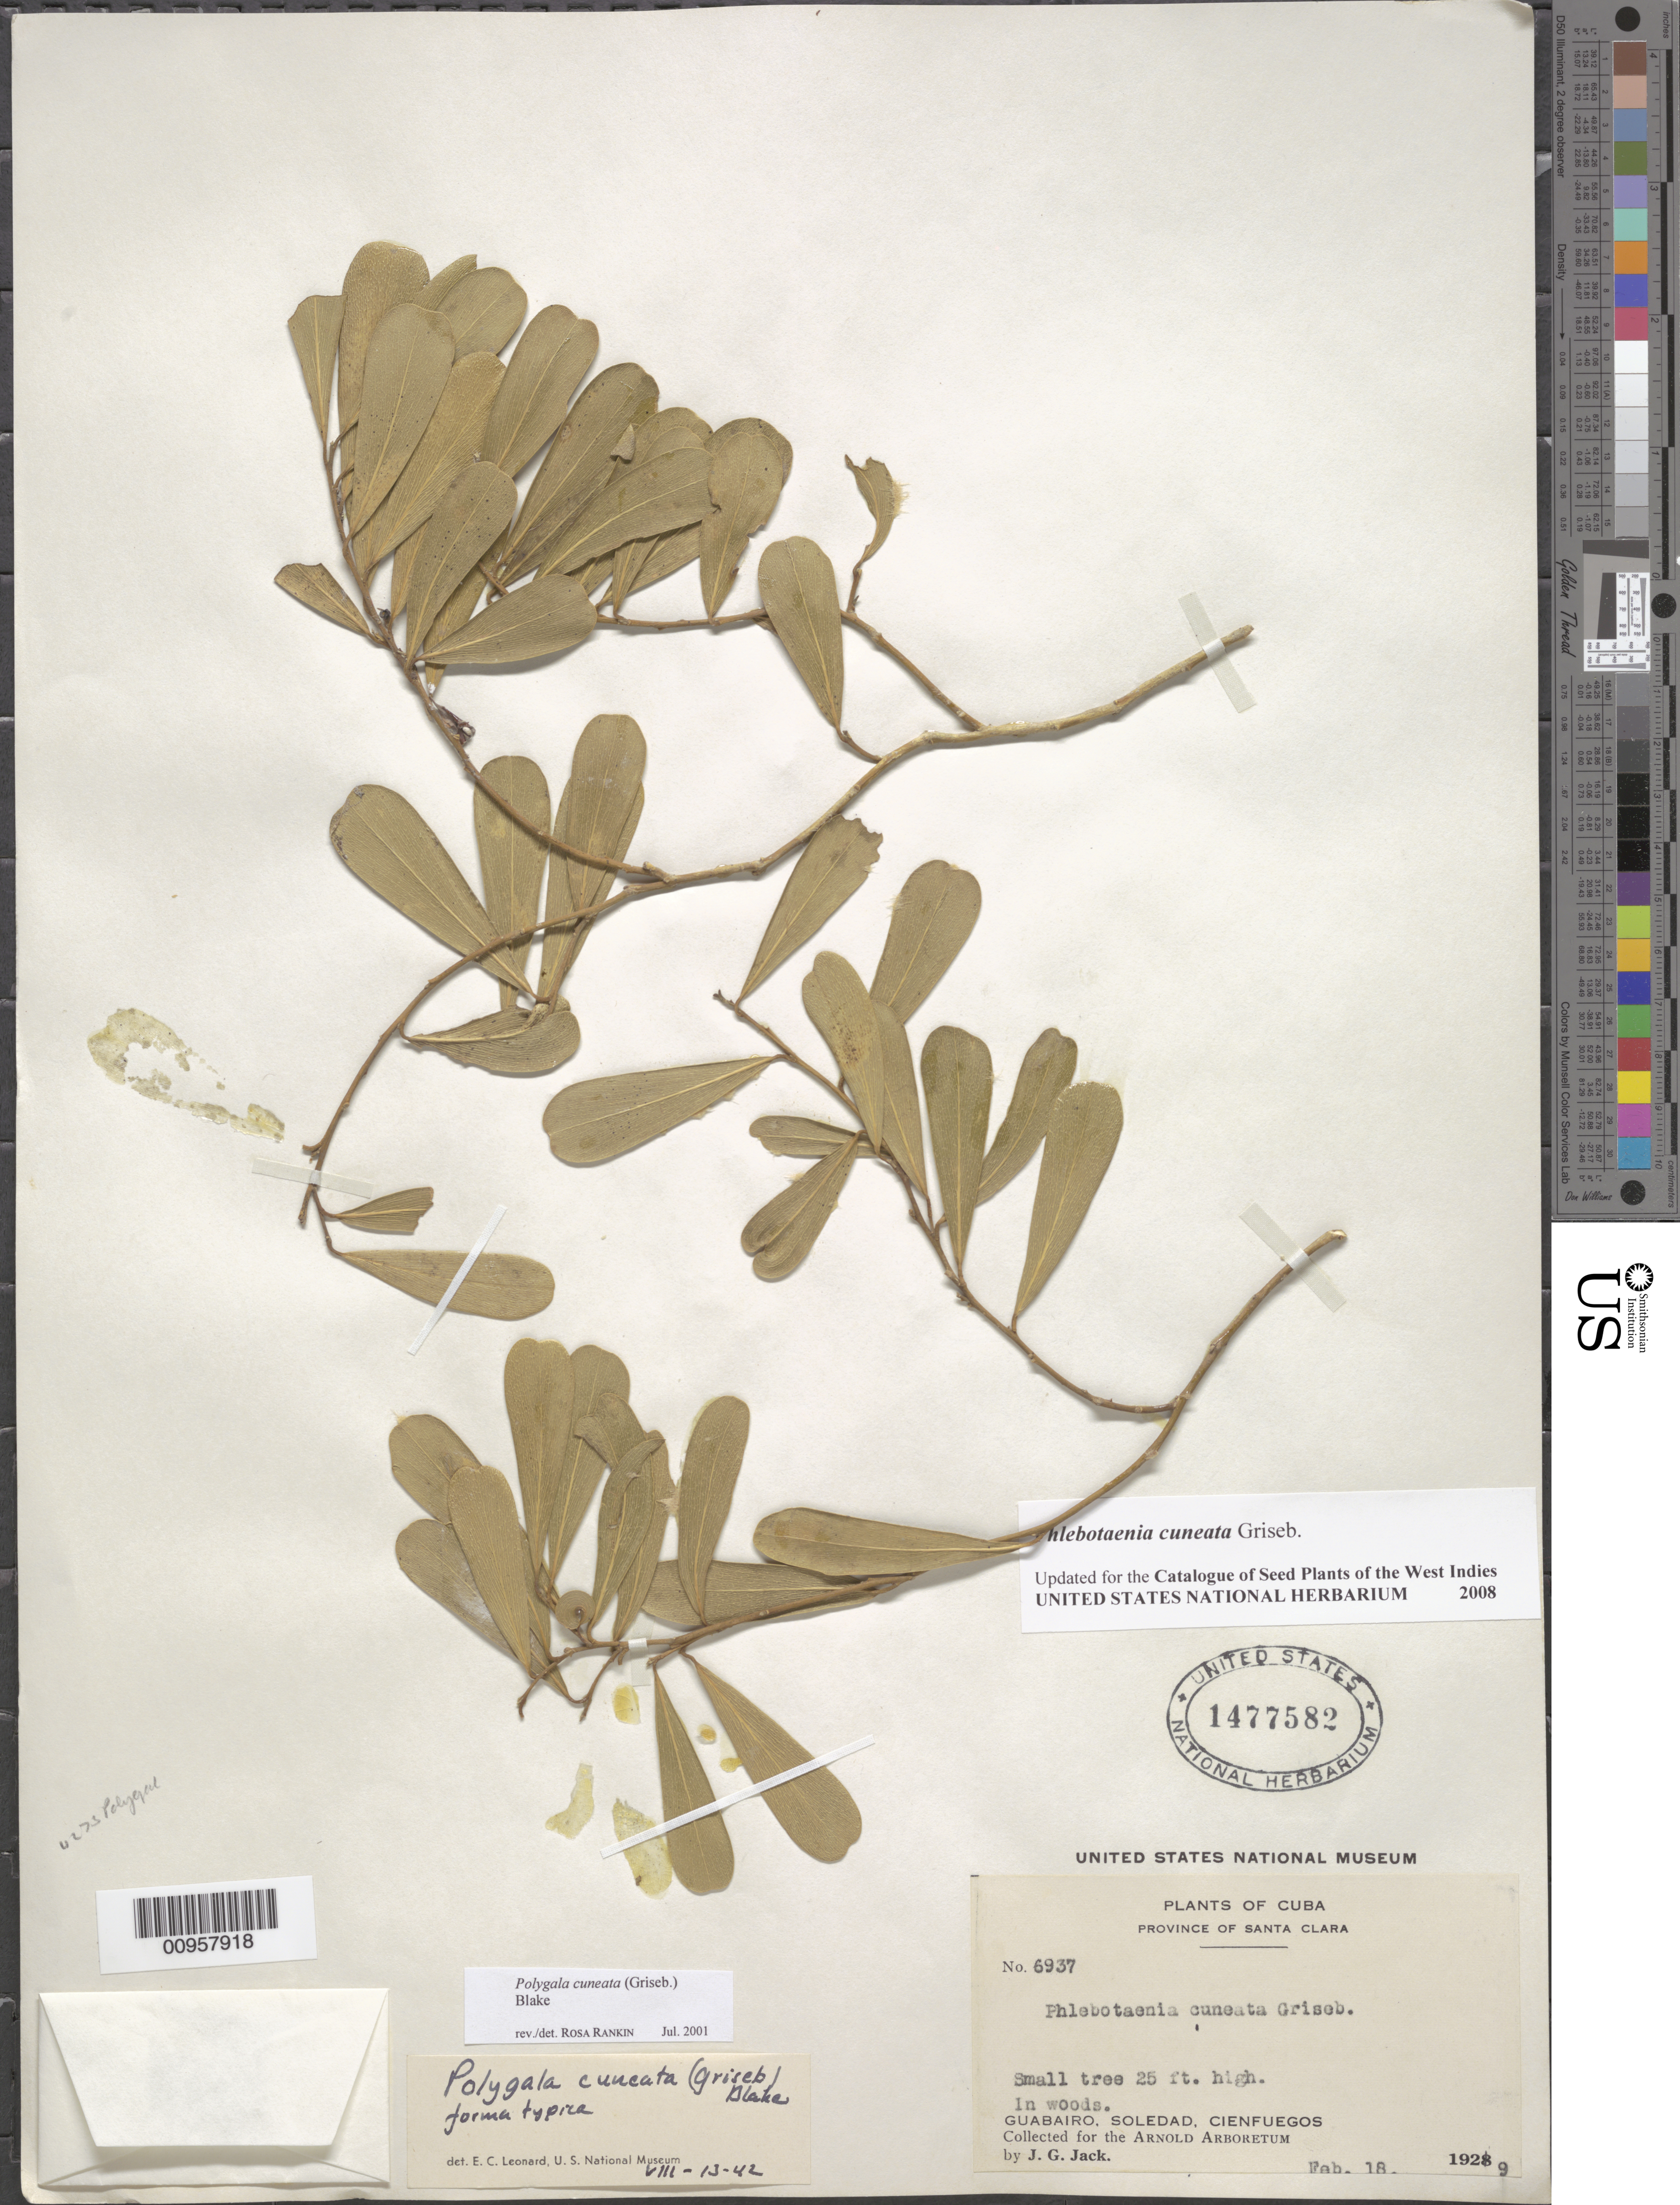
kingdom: Plantae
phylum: Tracheophyta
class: Magnoliopsida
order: Fabales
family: Polygalaceae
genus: Phlebotaenia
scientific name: Phlebotaenia cuneata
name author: Griseb.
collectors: J. G. Jack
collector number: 6937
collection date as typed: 18 Feb 1929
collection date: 1929-02-18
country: Cuba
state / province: Cienfuegos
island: Cuba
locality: Guabairo, Soledad, Ceinfuegos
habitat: In woods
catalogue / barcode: US 1477582